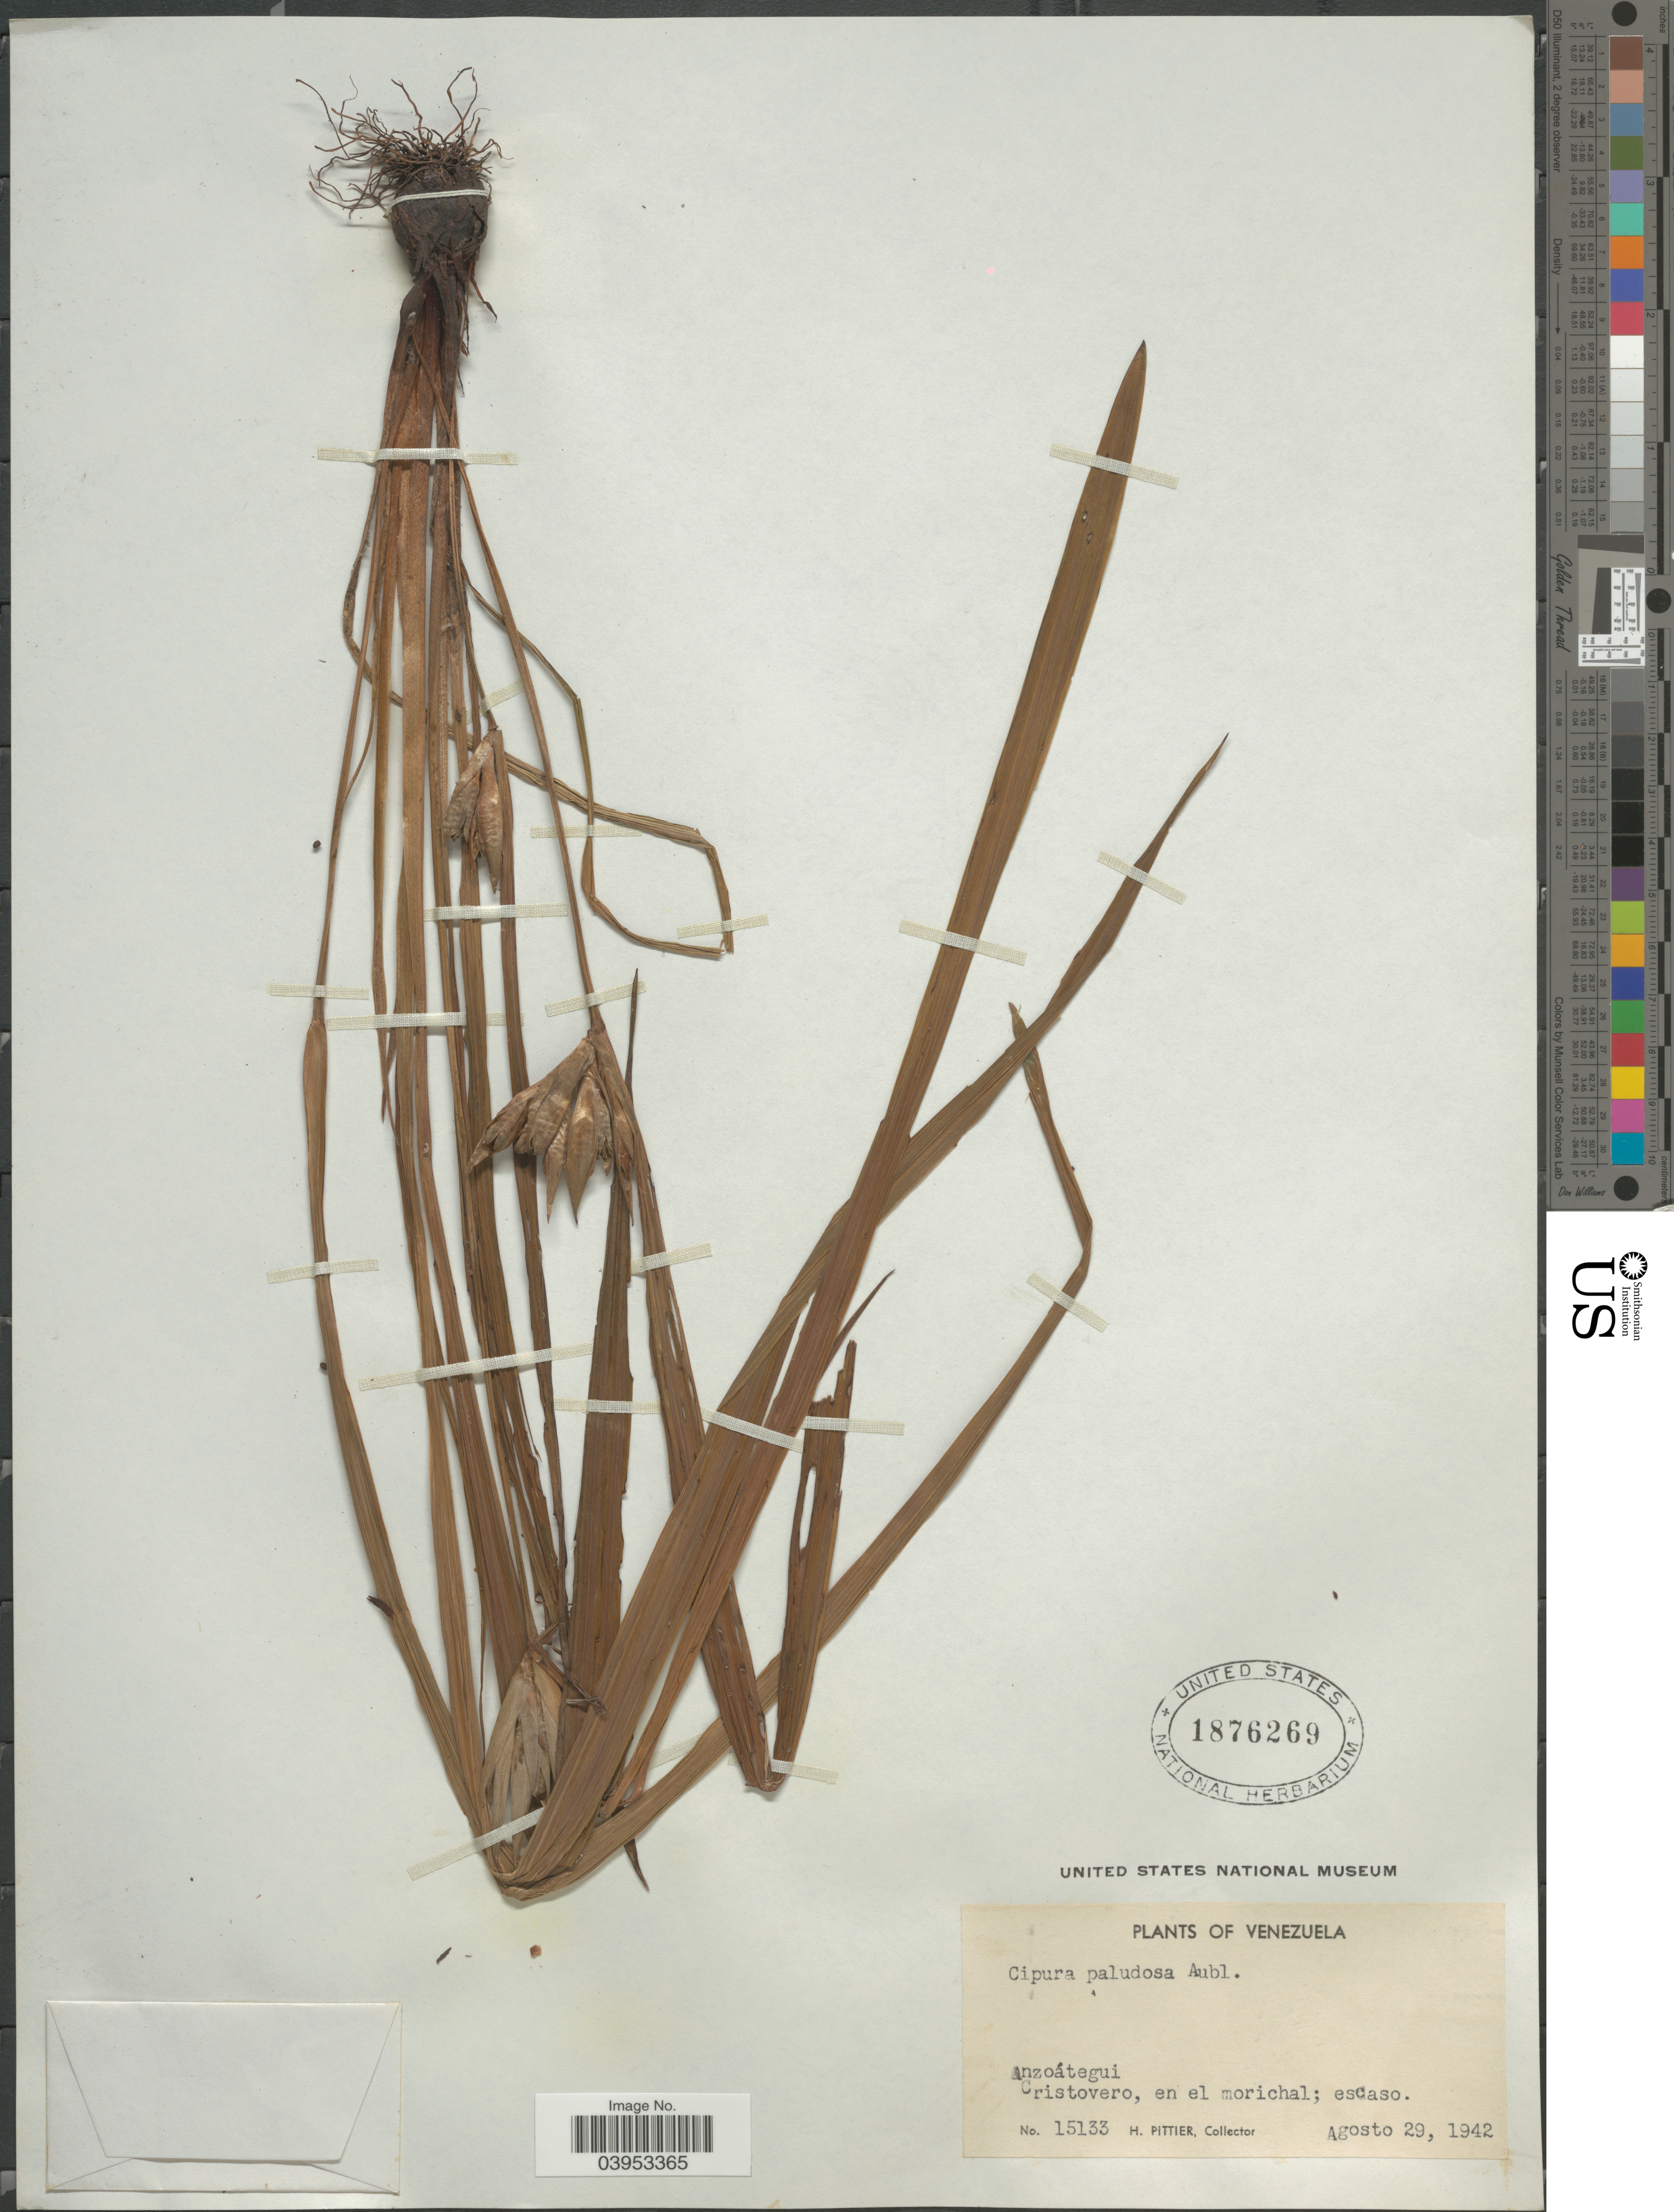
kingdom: Plantae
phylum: Tracheophyta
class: Liliopsida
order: Asparagales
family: Iridaceae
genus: Cipura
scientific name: Cipura paludosa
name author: Aubl.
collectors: H. F. Pittier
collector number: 15133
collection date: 1942-08-29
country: Venezuela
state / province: Anzoategui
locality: Cristovero, en el morichal; escaso.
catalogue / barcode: US 1876269